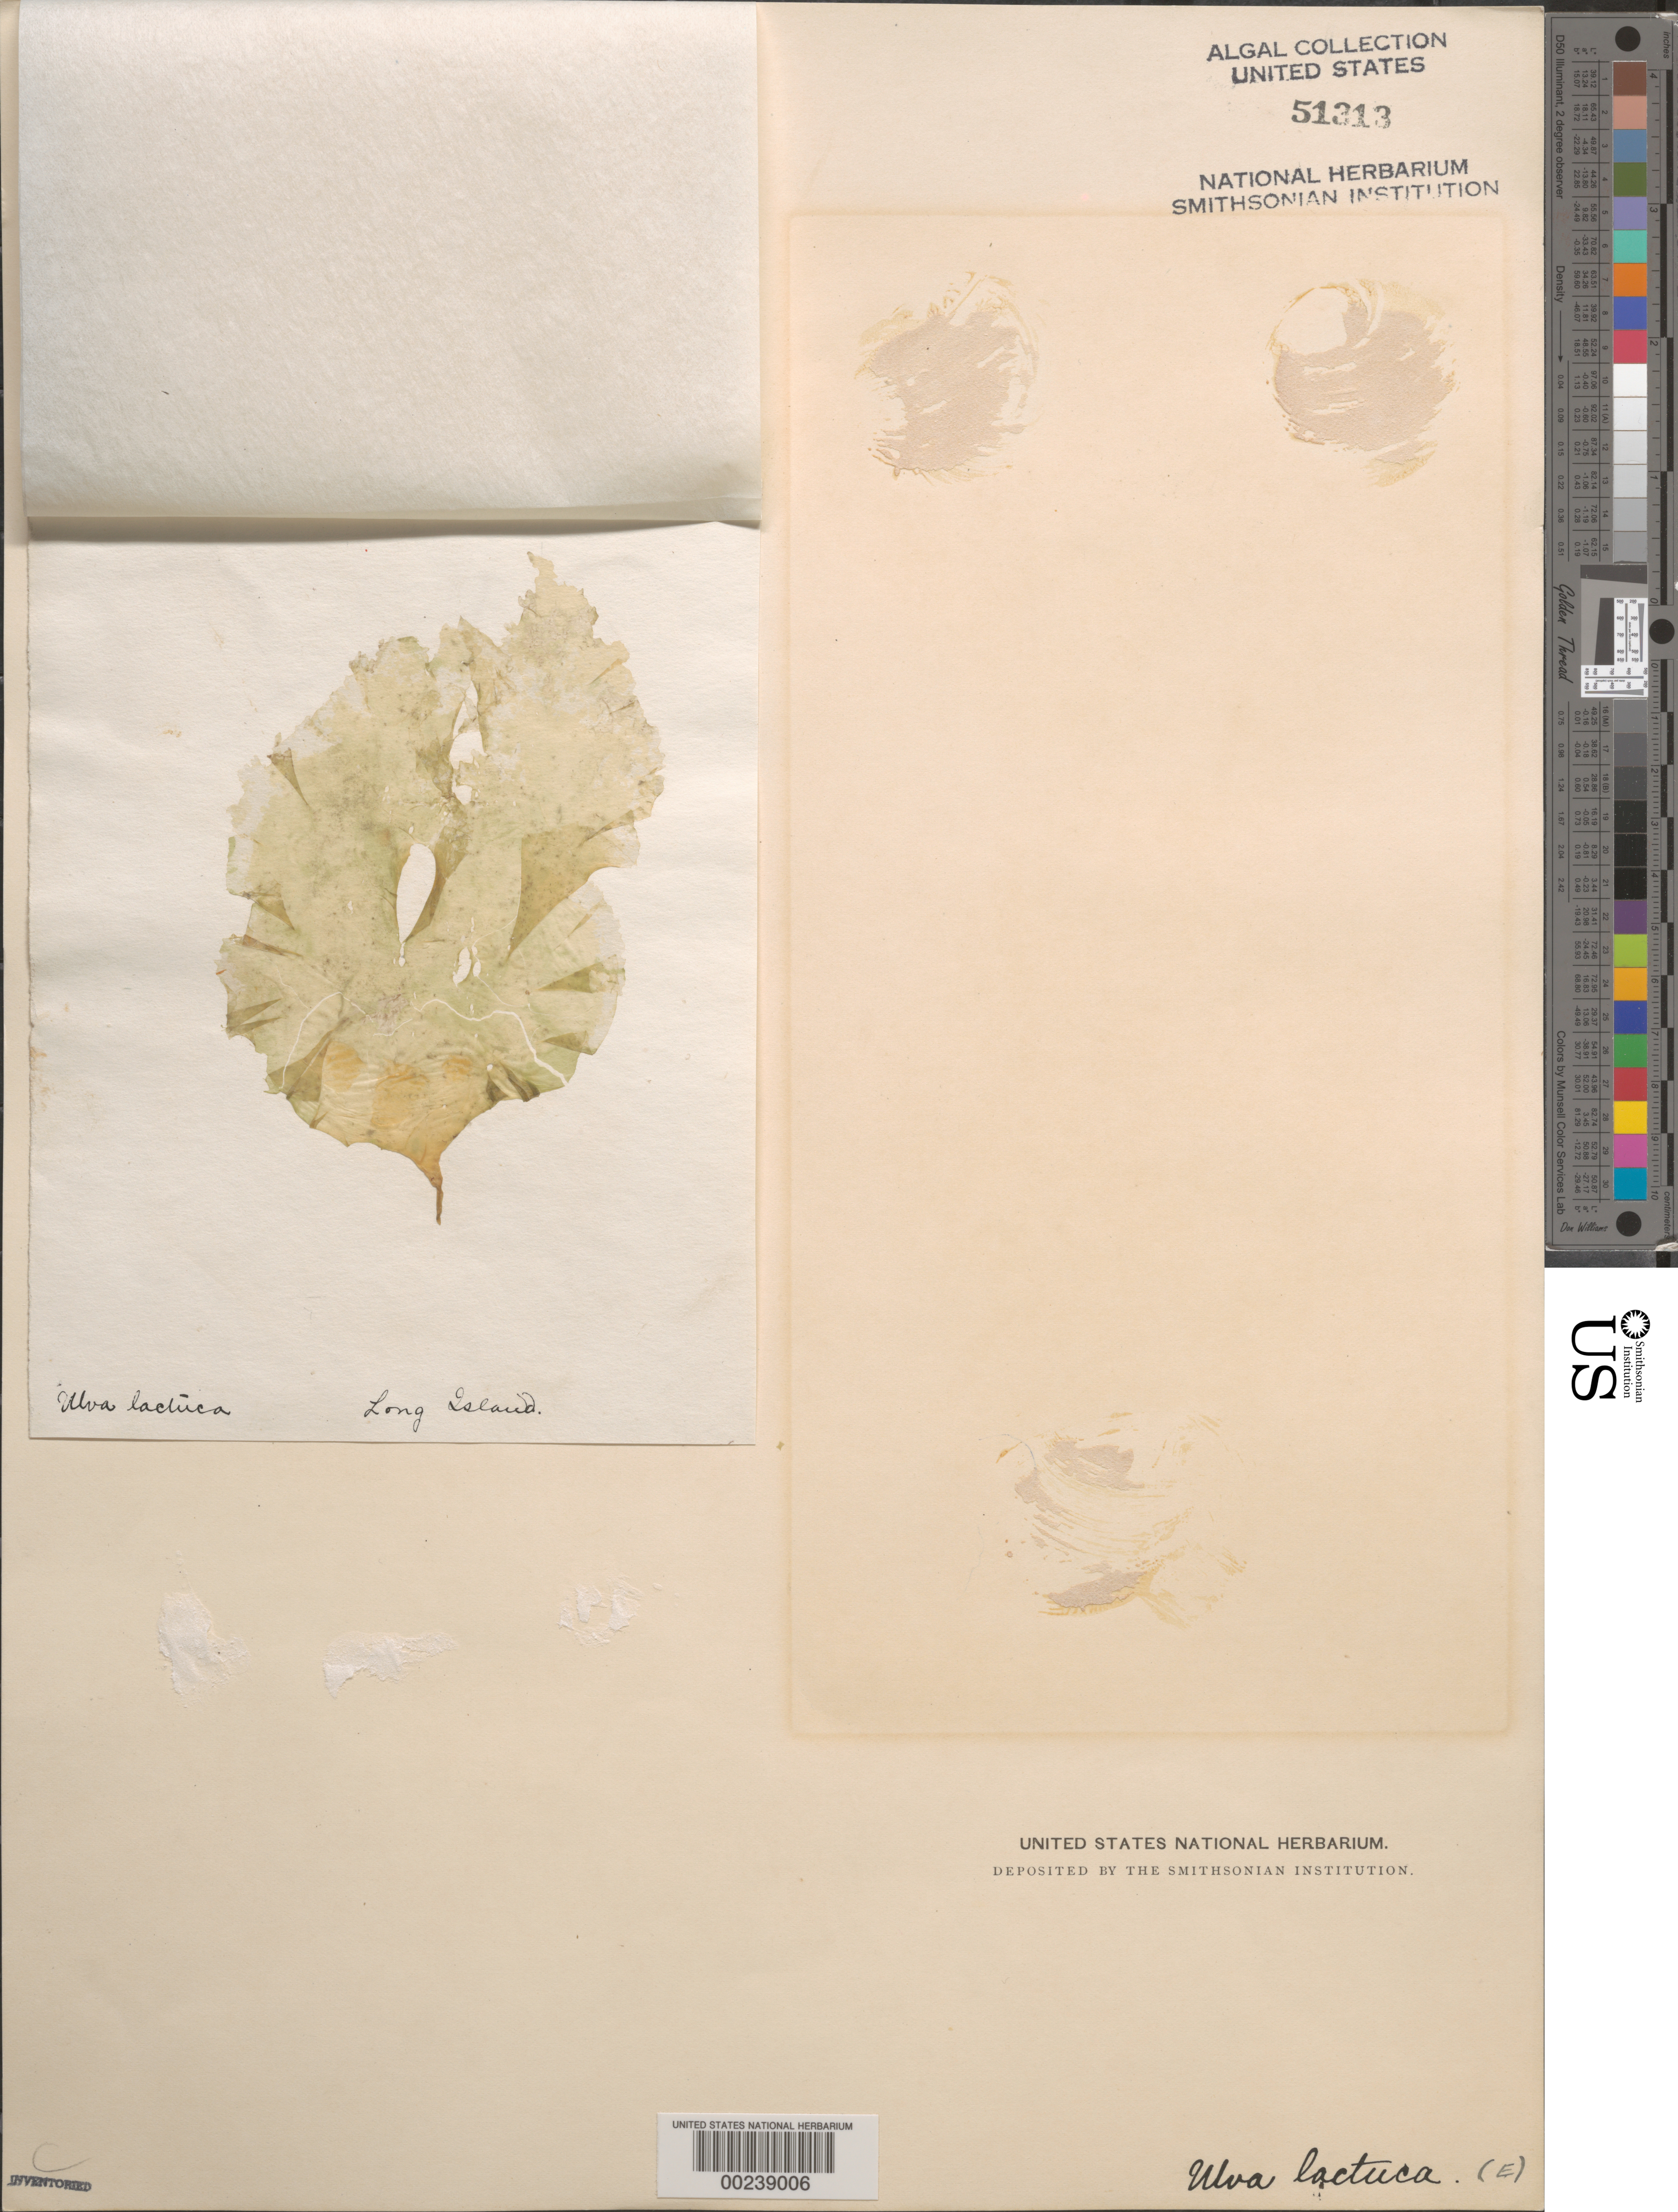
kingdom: Plantae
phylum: Chlorophyta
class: Ulvophyceae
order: Ulvales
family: Ulvaceae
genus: Ulva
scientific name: Ulva lactuca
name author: L.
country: United States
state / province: New York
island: Long Island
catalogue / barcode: US 51313